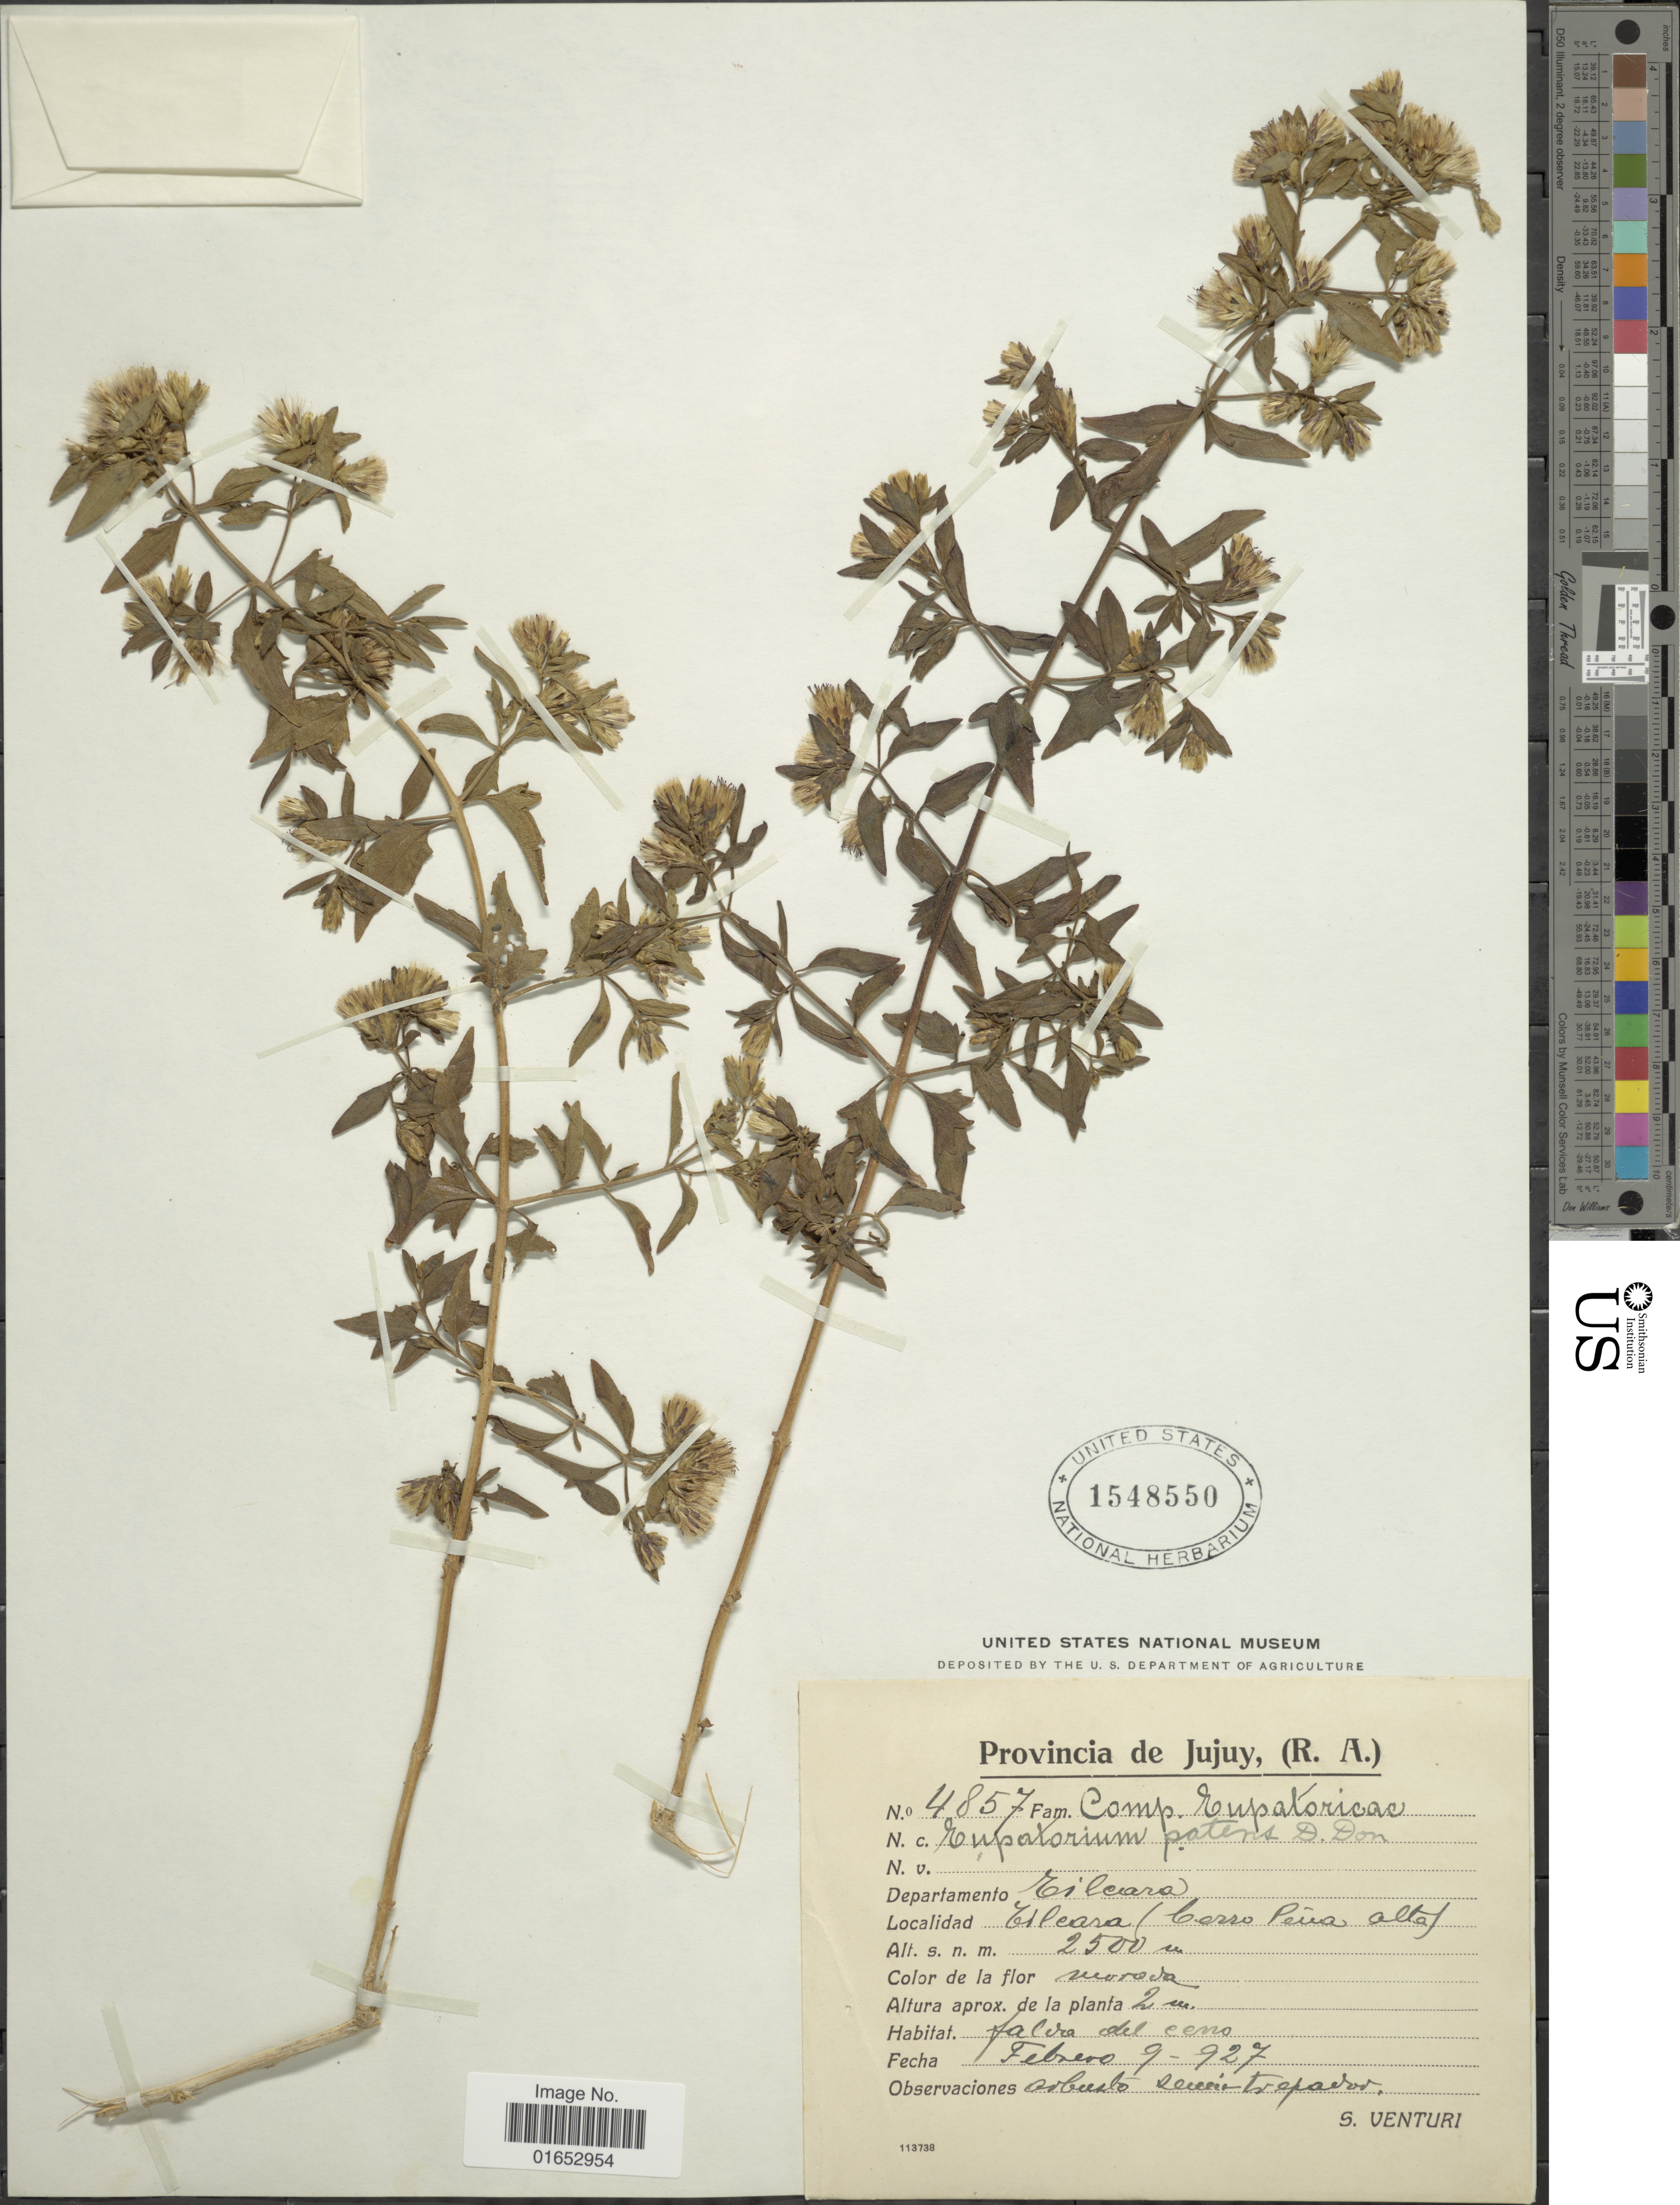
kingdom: Plantae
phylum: Tracheophyta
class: Magnoliopsida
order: Asterales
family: Asteraceae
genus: Austrobrickellia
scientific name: Austrobrickellia patens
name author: (D. Don ex Hook. & Arn.) R.M. King & H. Rob.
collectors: S. Venturi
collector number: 4857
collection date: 1927-02-09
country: Argentina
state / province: Jujuy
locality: (R.A.), Departamento Tilcara, Tilcara (Cerro Pena alta)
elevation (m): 2500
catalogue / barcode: US 1548550